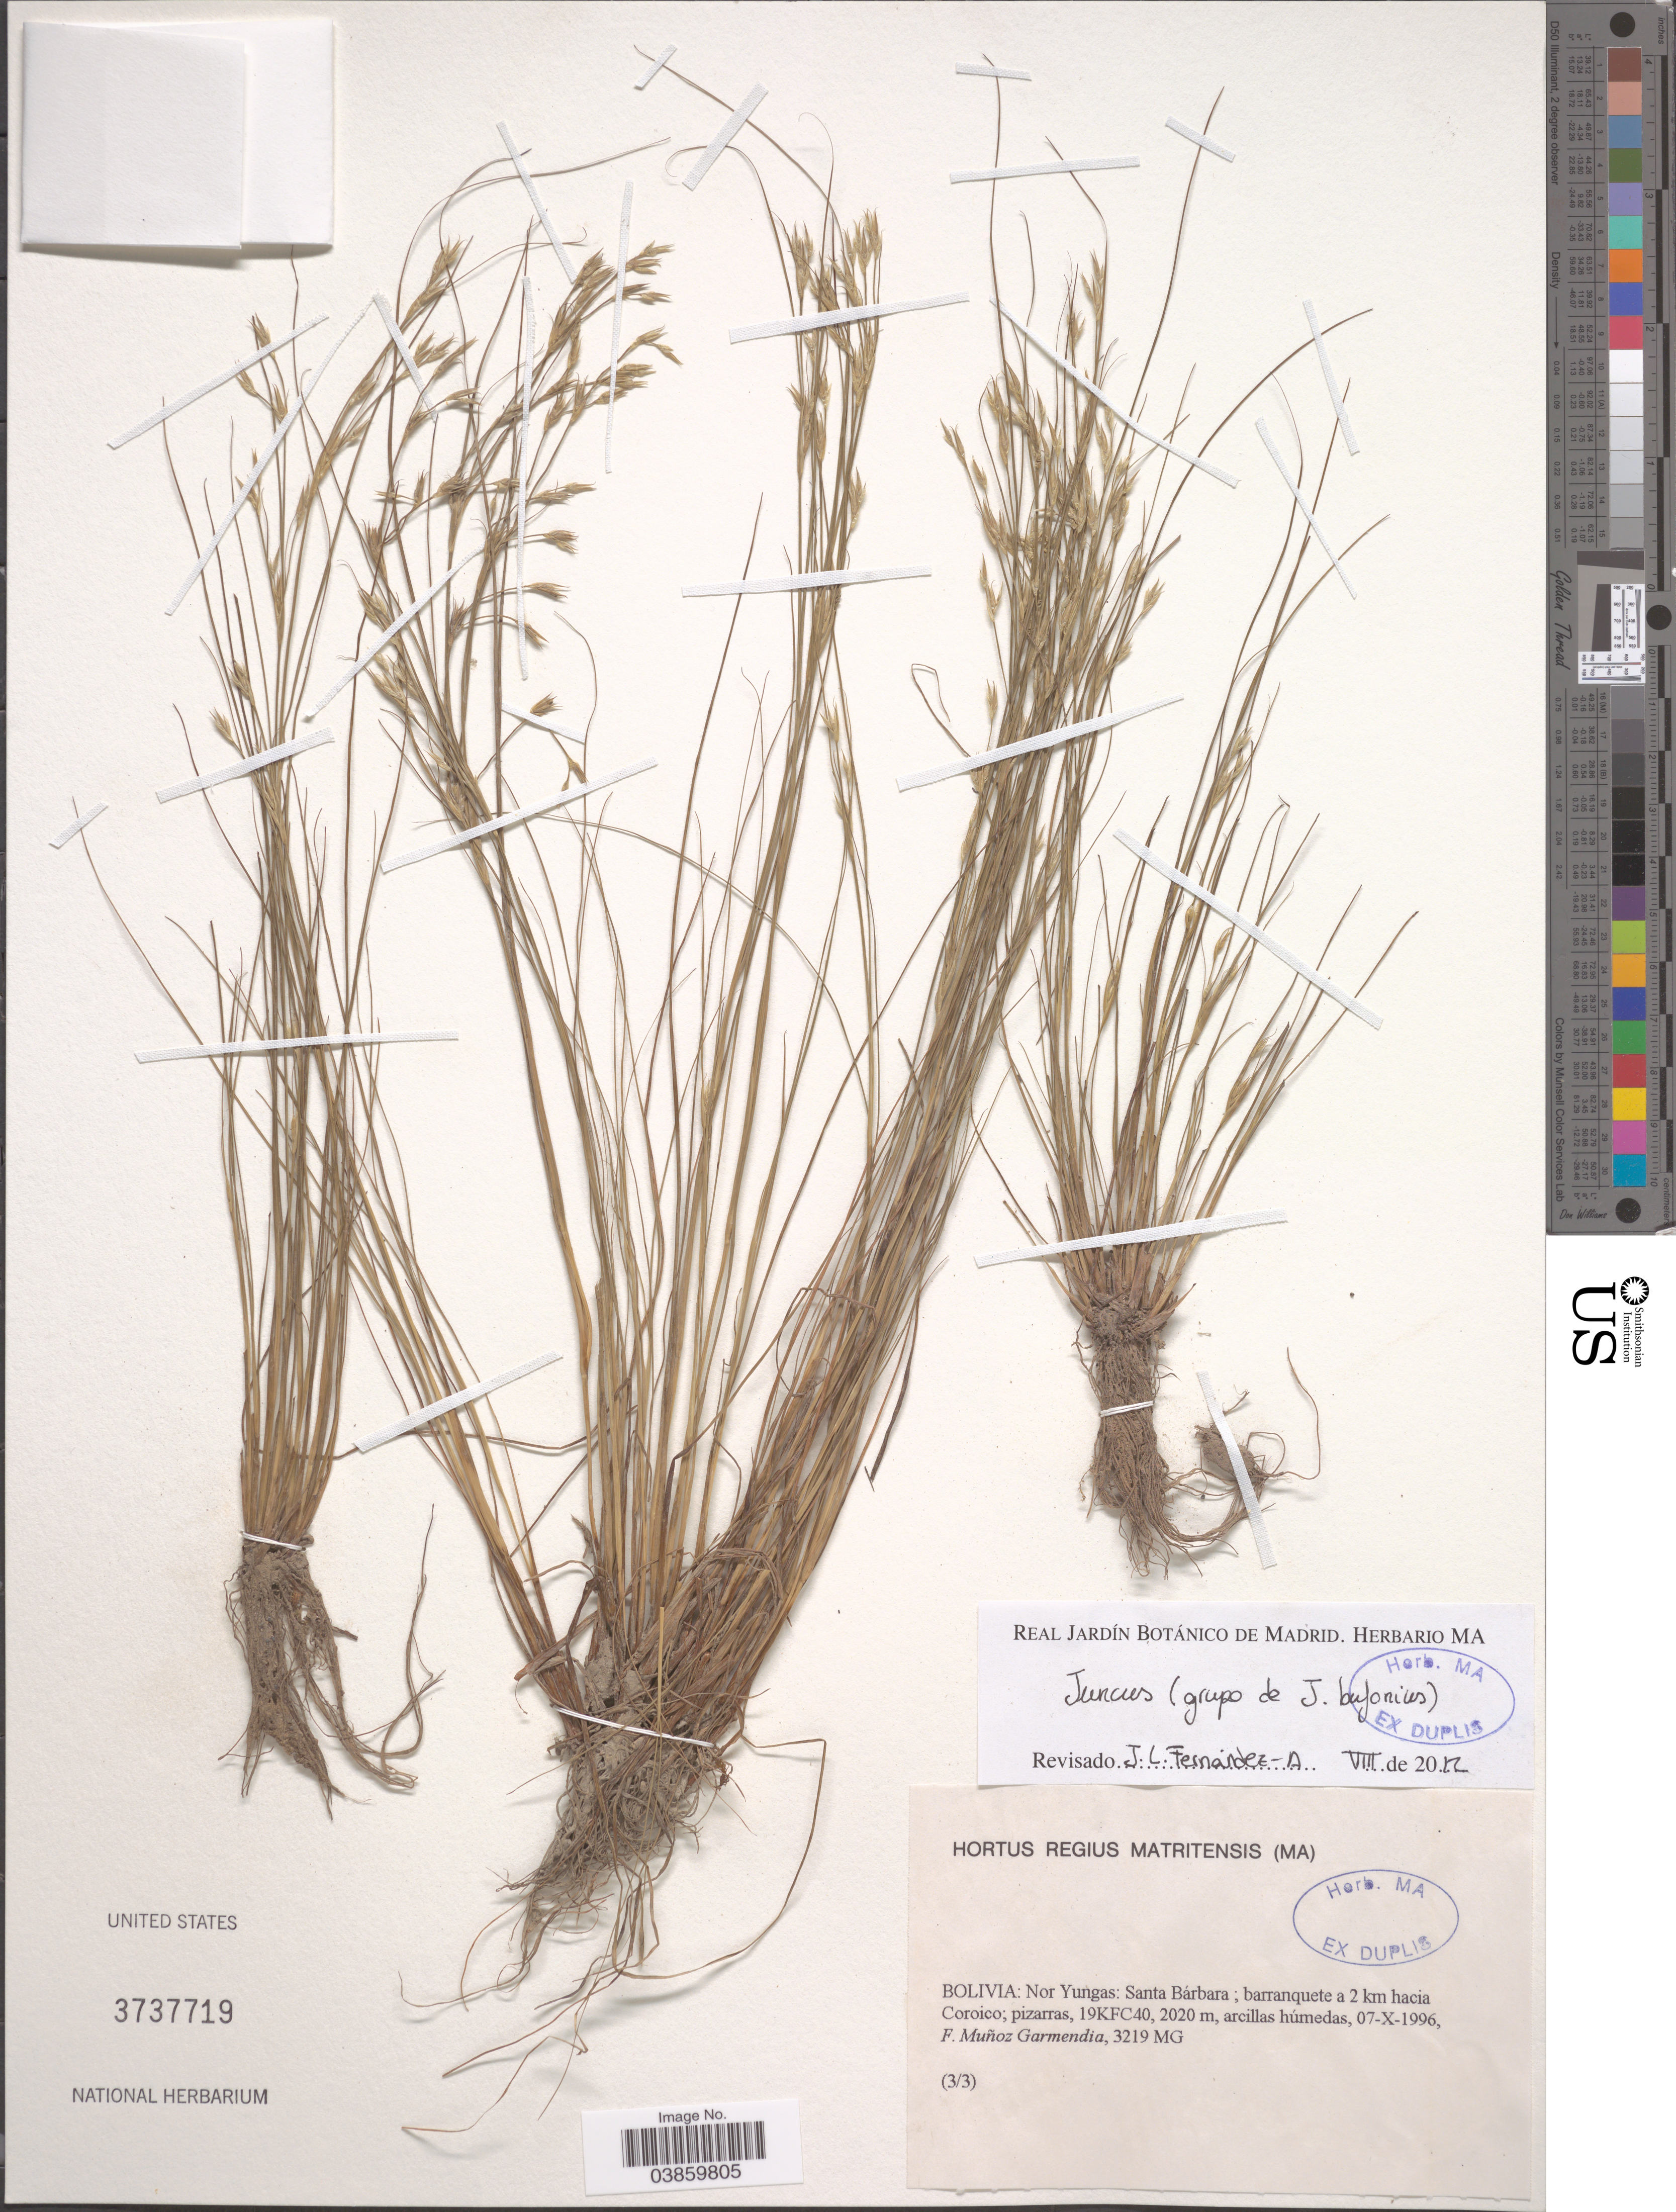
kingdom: Plantae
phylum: Tracheophyta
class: Liliopsida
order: Poales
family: Juncaceae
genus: Juncus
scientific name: Juncus sp.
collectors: F. Muñoz Garmendia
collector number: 3219MG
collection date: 1996-10-07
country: Bolivia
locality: Nor Yungas: Santa Bárbara; barranquete a 2 km hacia Coroico; pizarras, 19KFC40.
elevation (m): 2020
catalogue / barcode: US 3737719